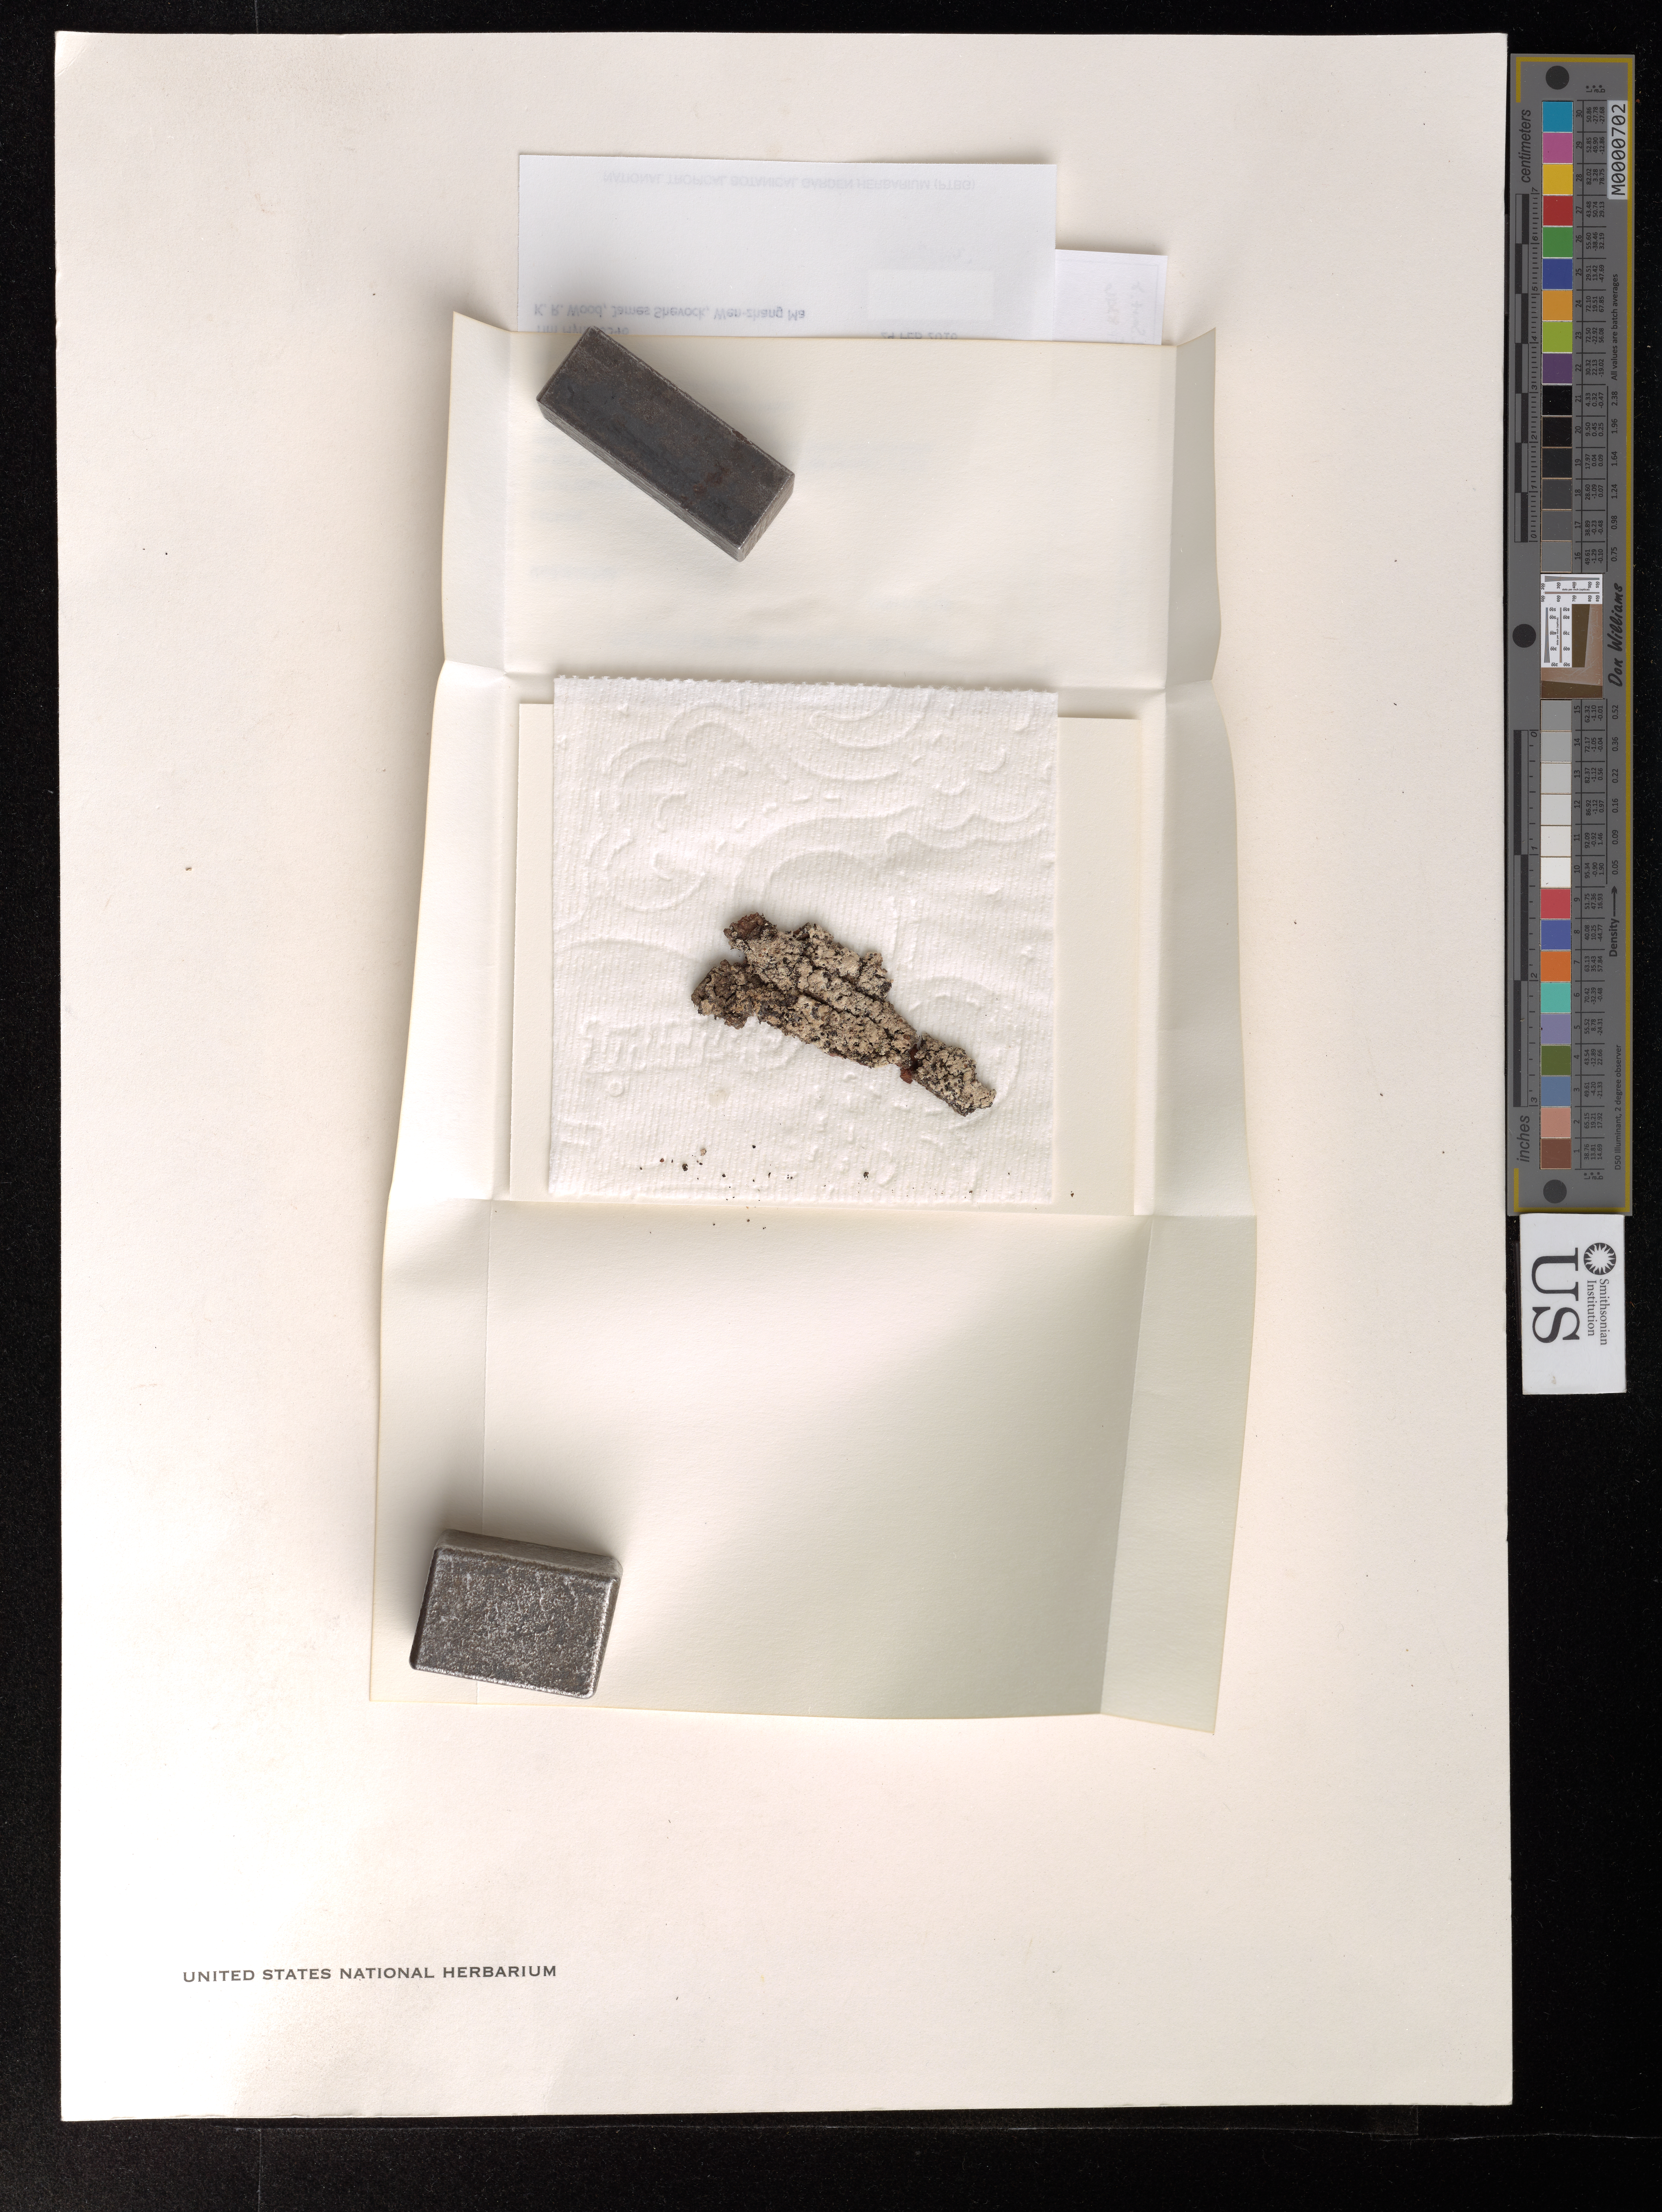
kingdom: Fungi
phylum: Ascomycota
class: Lecanoromycetes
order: Teloschistales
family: Brigantiaeaceae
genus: Brigantiaea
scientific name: Brigantiaea leucoxantha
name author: (Spreng.) R. Sant. & Hafellner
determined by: Smith, C. W.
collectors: T. W. Flynn, R. Wood, J. R. Shevock & W. Ma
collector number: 8346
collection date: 2016-02-24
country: United States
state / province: Hawaii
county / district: Kauai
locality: Kauai Waimea District. Na Pali-Kona Forest Reserve. Kohua Ridge Trail between 1-1.25 miles from trailhead.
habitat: Acacia koa dominated forest. W/ Alphitonia Kadua, Alyxia, Euphorbia, and Panicum.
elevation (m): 1094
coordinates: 22.107417, -159.618389